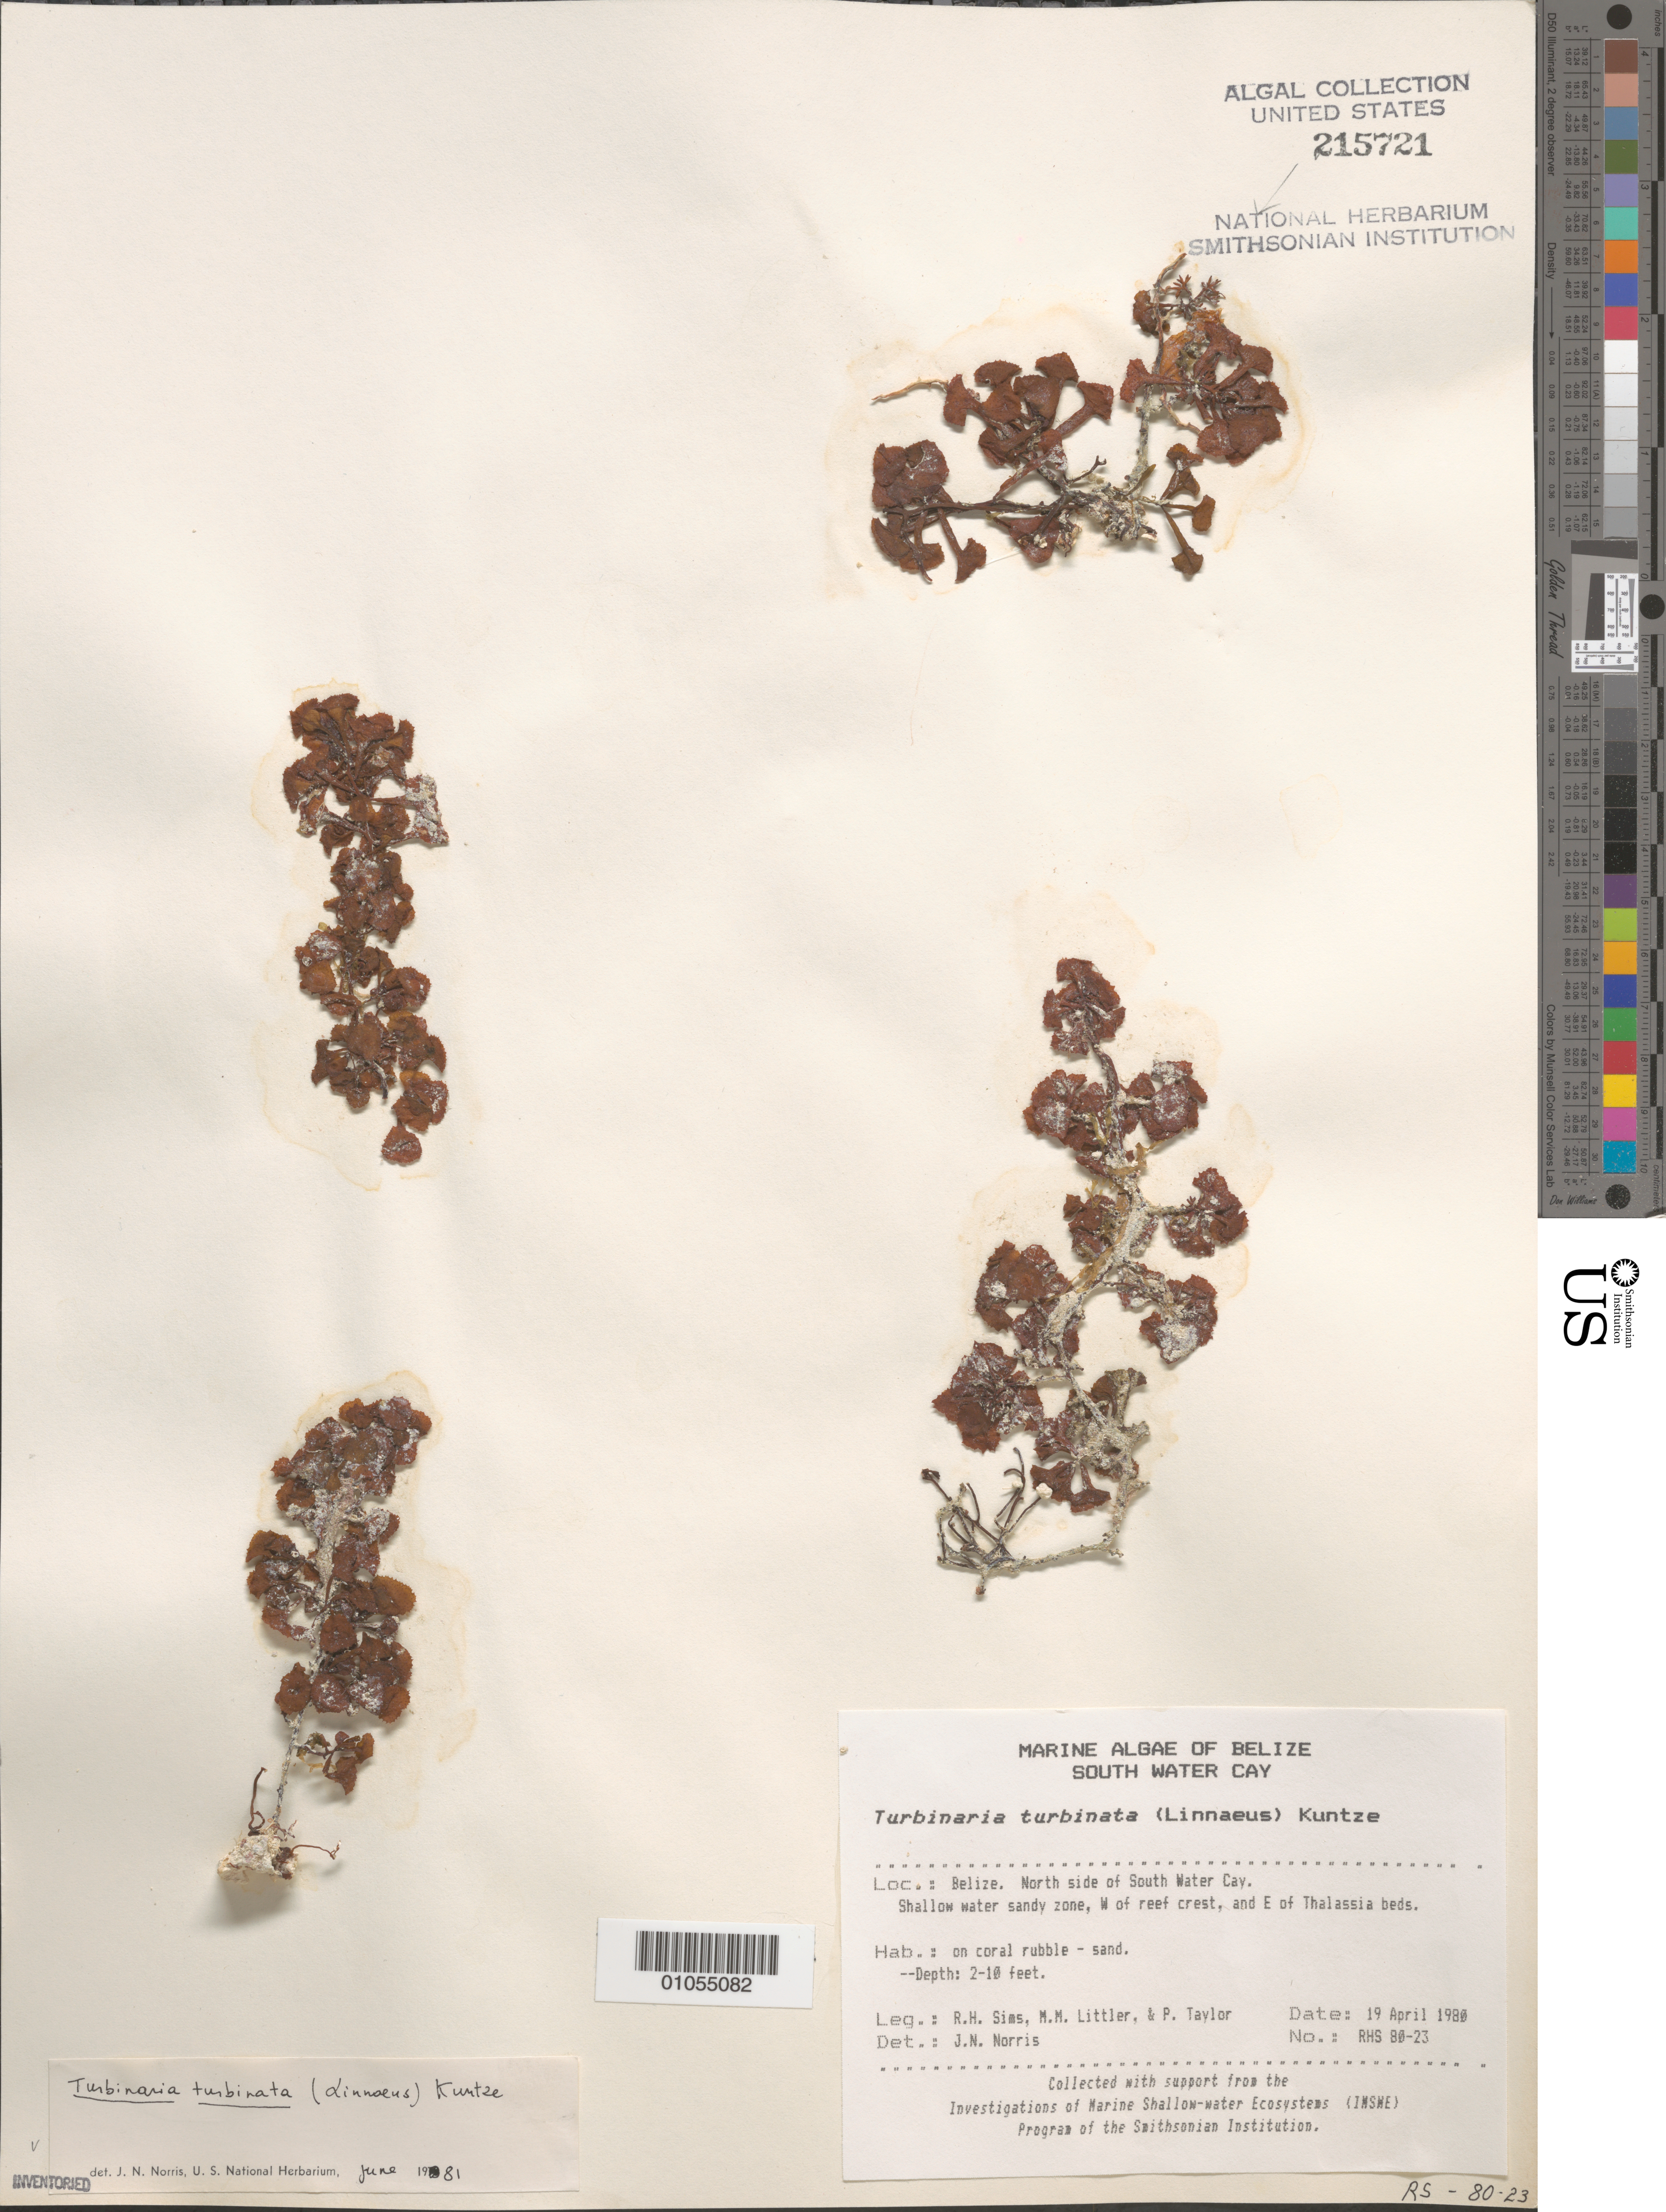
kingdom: Chromista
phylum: Ochrophyta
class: Phaeophyceae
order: Fucales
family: Sargassaceae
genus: Turbinaria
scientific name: Turbinaria turbinata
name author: (L.) Kuntze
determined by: Norris, James N.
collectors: R. H. Sims, M. M. Littler & P. R. Taylor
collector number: RHS 80-23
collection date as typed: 19 Apr 1980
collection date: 1980-04-19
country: Belize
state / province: Stann Creek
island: South Water Cay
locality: North side of South Water Cay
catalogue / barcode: US 215721